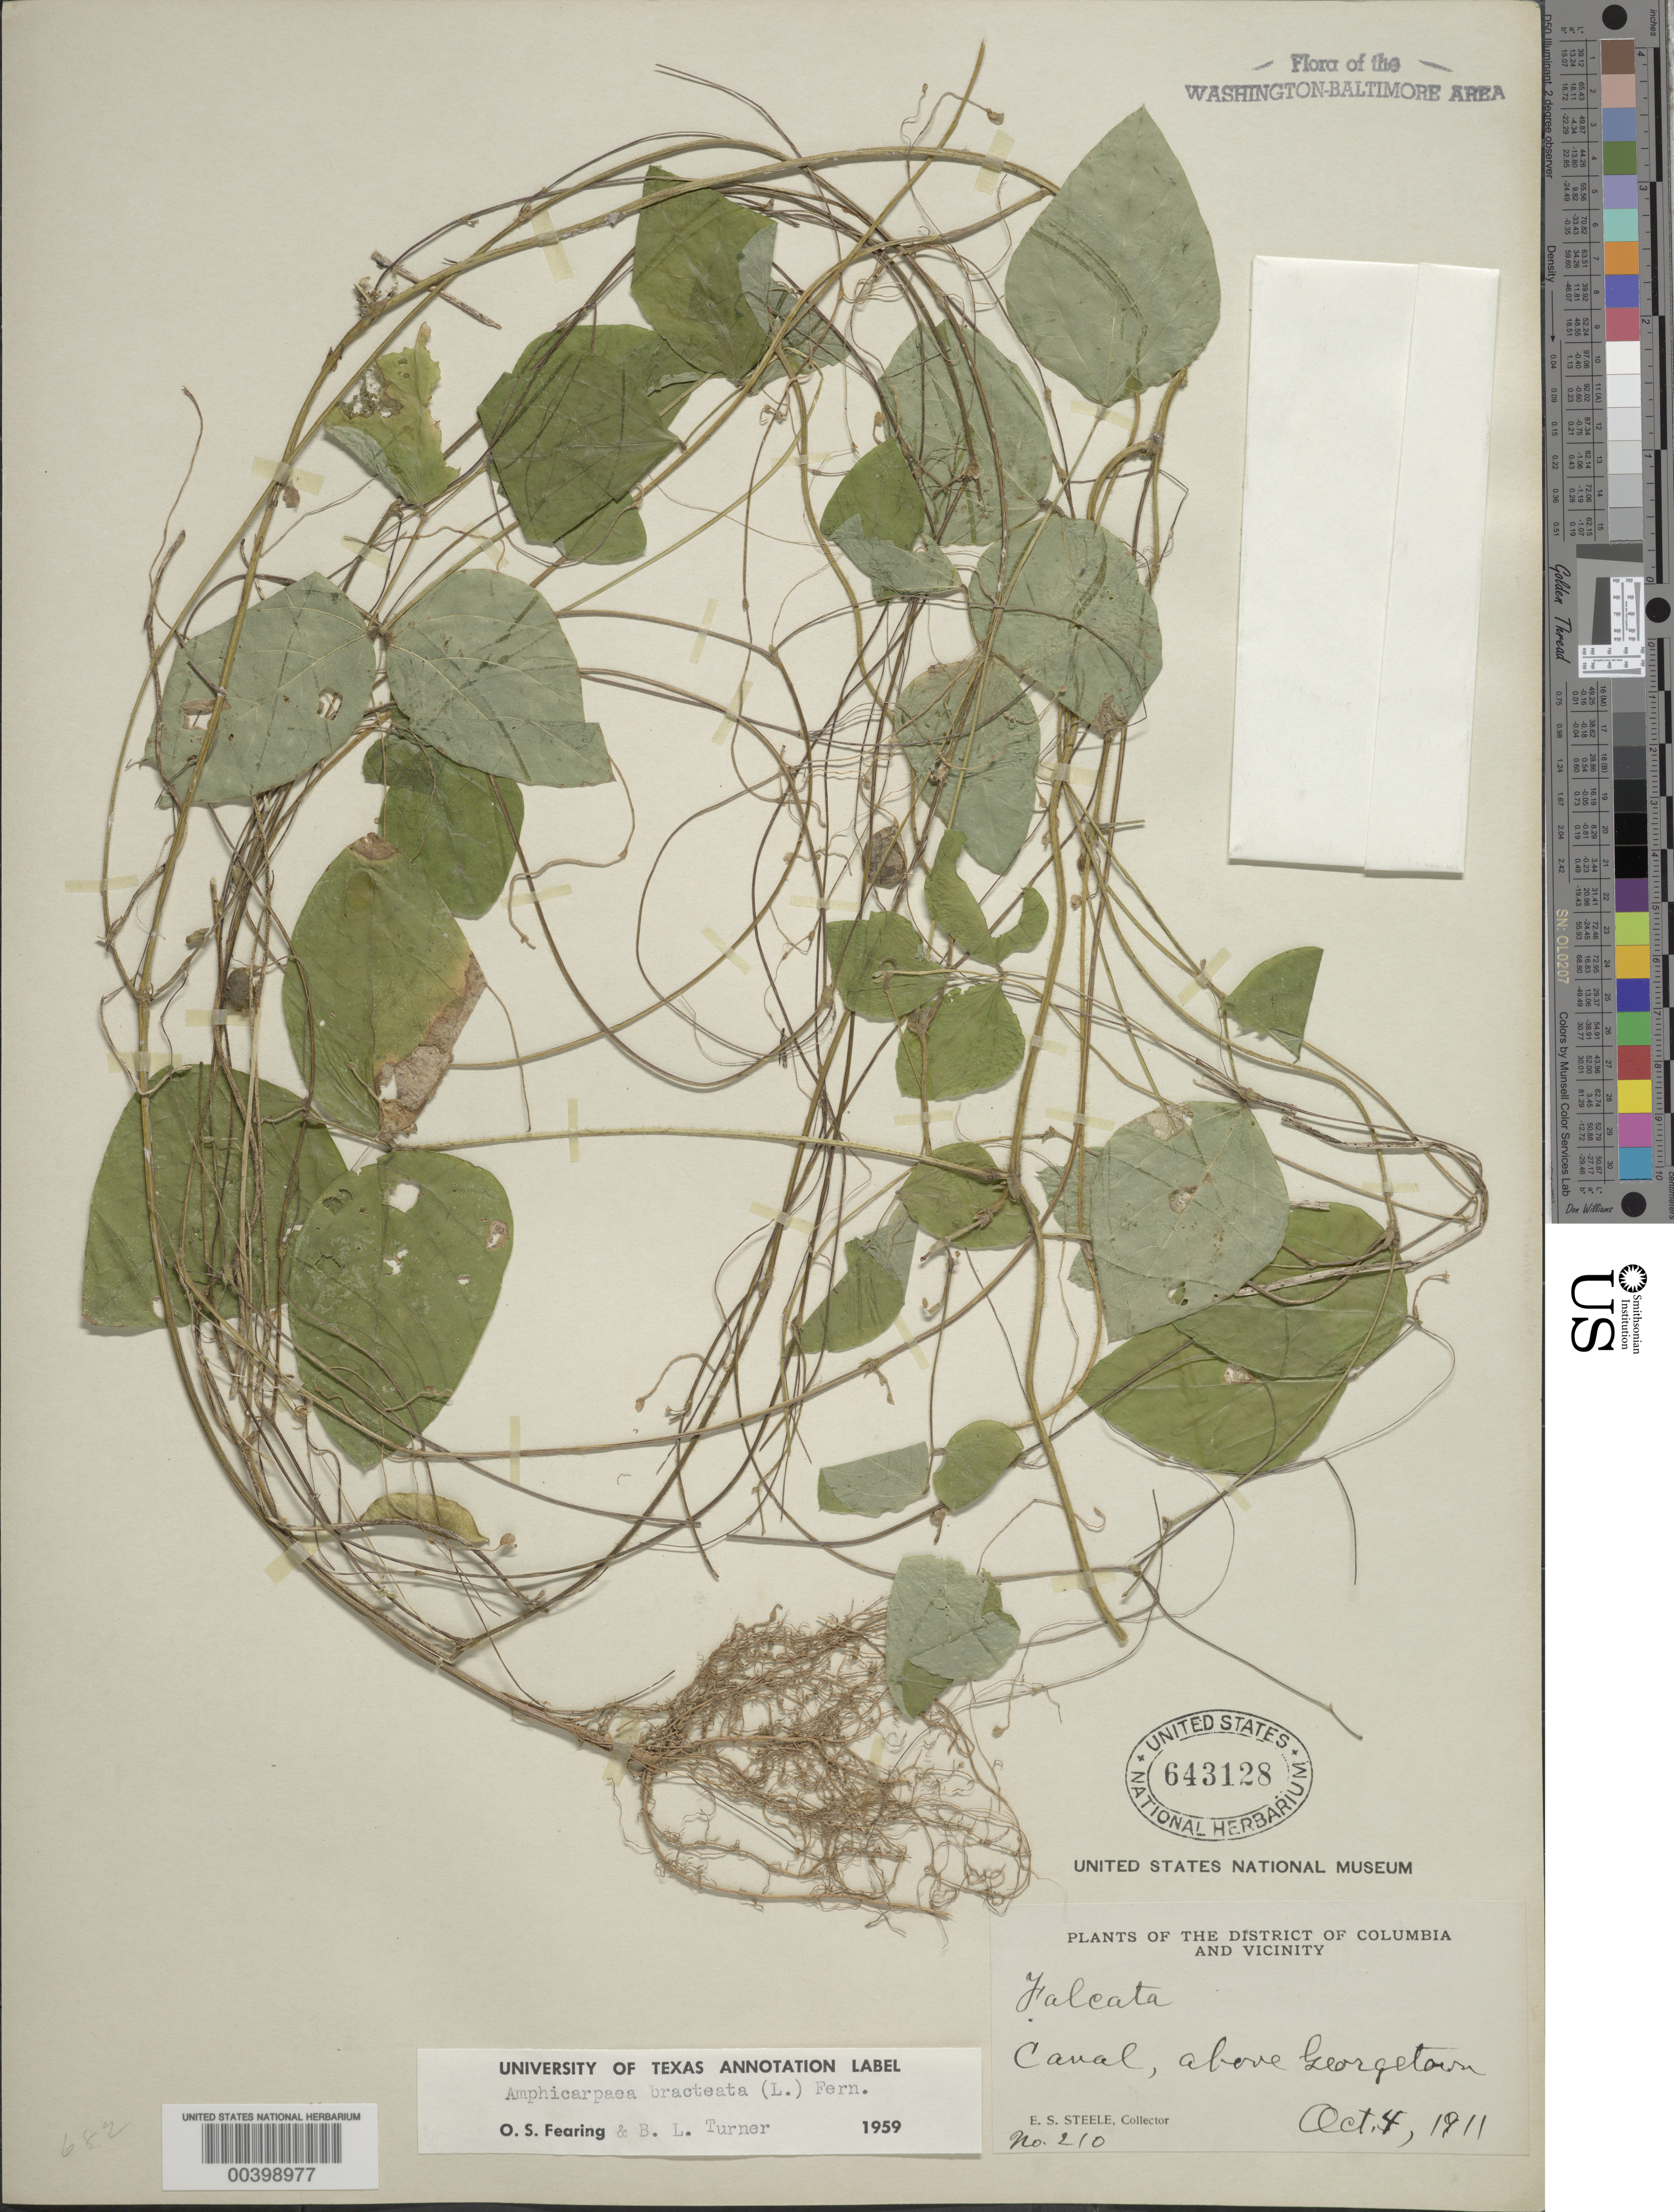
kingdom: Plantae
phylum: Tracheophyta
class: Magnoliopsida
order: Fabales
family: Fabaceae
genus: Amphicarpaea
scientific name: Amphicarpaea bracteata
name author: (L.) Fernald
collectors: E. Steele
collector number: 210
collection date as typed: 04 Oct 1911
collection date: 1911-10-04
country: United States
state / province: District of Columbia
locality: C. and O. Canal above Georgetown C. and O. Canal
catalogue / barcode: US 643128